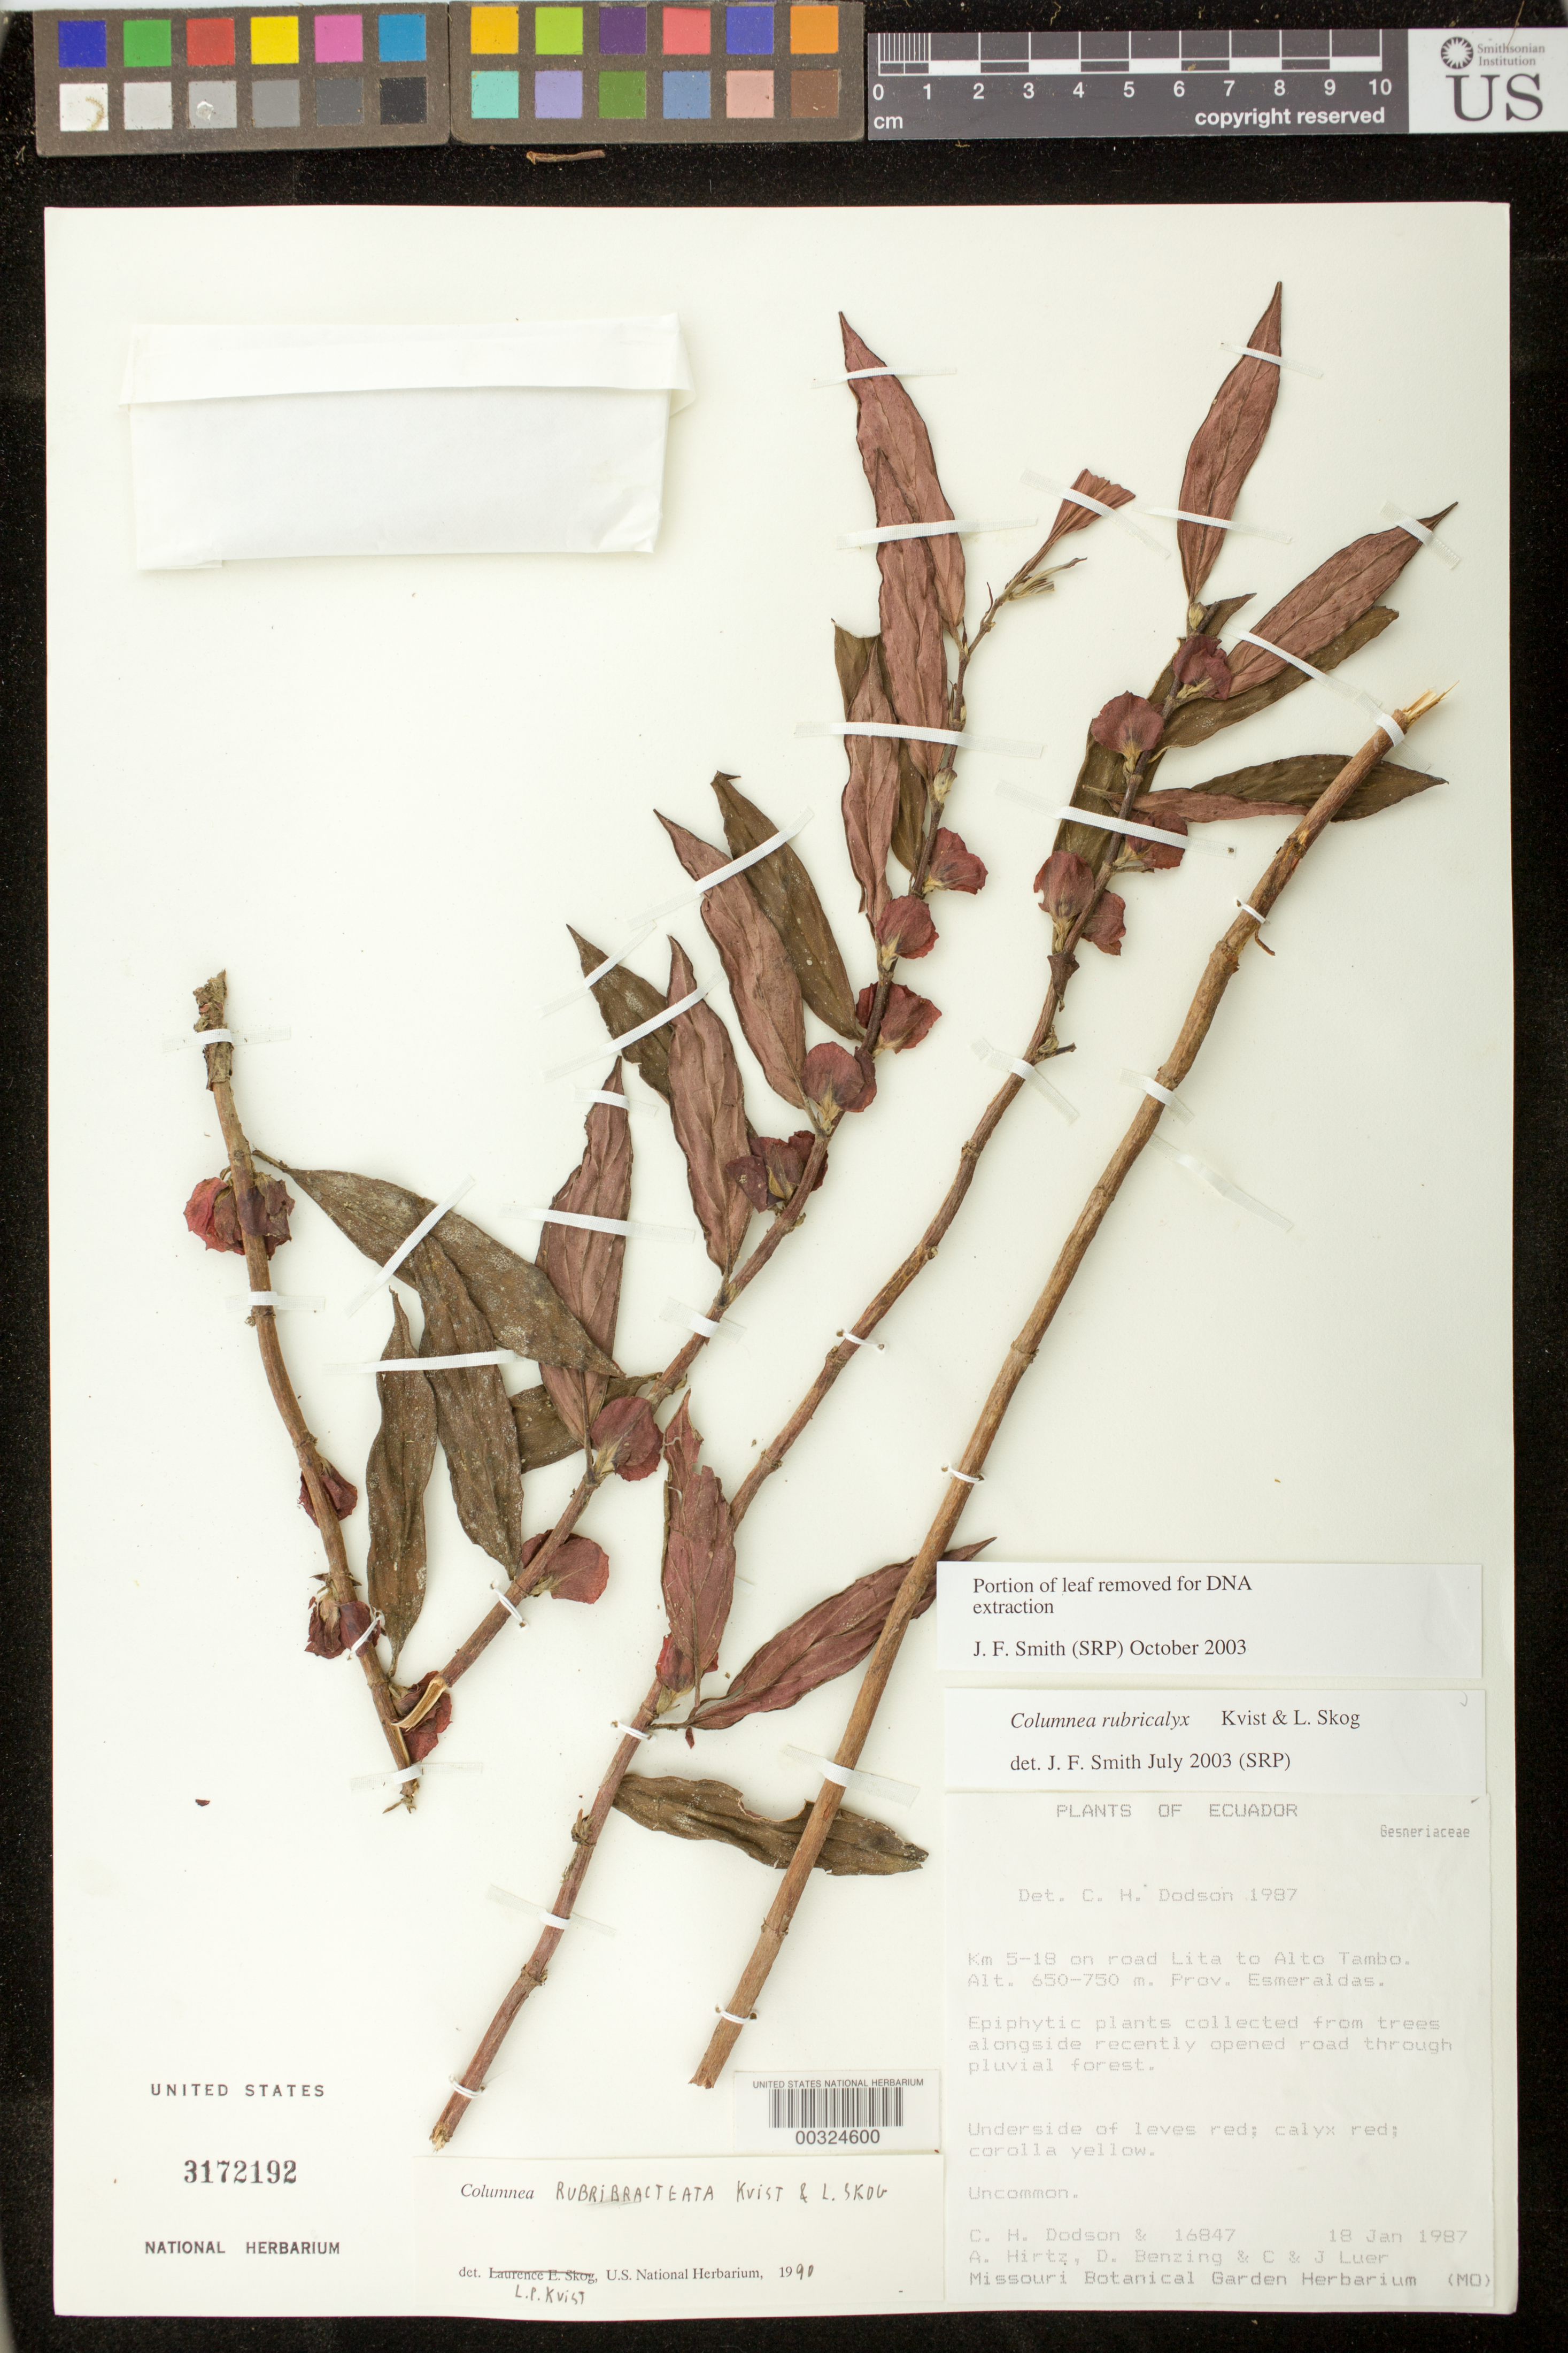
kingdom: Plantae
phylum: Tracheophyta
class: Magnoliopsida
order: Lamiales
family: Gesneriaceae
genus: Columnea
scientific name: Columnea rubricalyx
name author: L.P. Kvist & L.E. Skog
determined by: Smith, J. F.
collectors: C. H. Dodson, A. Hirtz, D. Benzing, C. Luer & J. P. Luer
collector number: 16847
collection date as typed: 18 Jan 1987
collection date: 1987-01-18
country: Ecuador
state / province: Esmeraldas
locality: Km 5-18 on road Lita to Alto Tambo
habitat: Collected from trees beside recently opened road thru pluvial forest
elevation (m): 650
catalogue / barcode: US 3172192